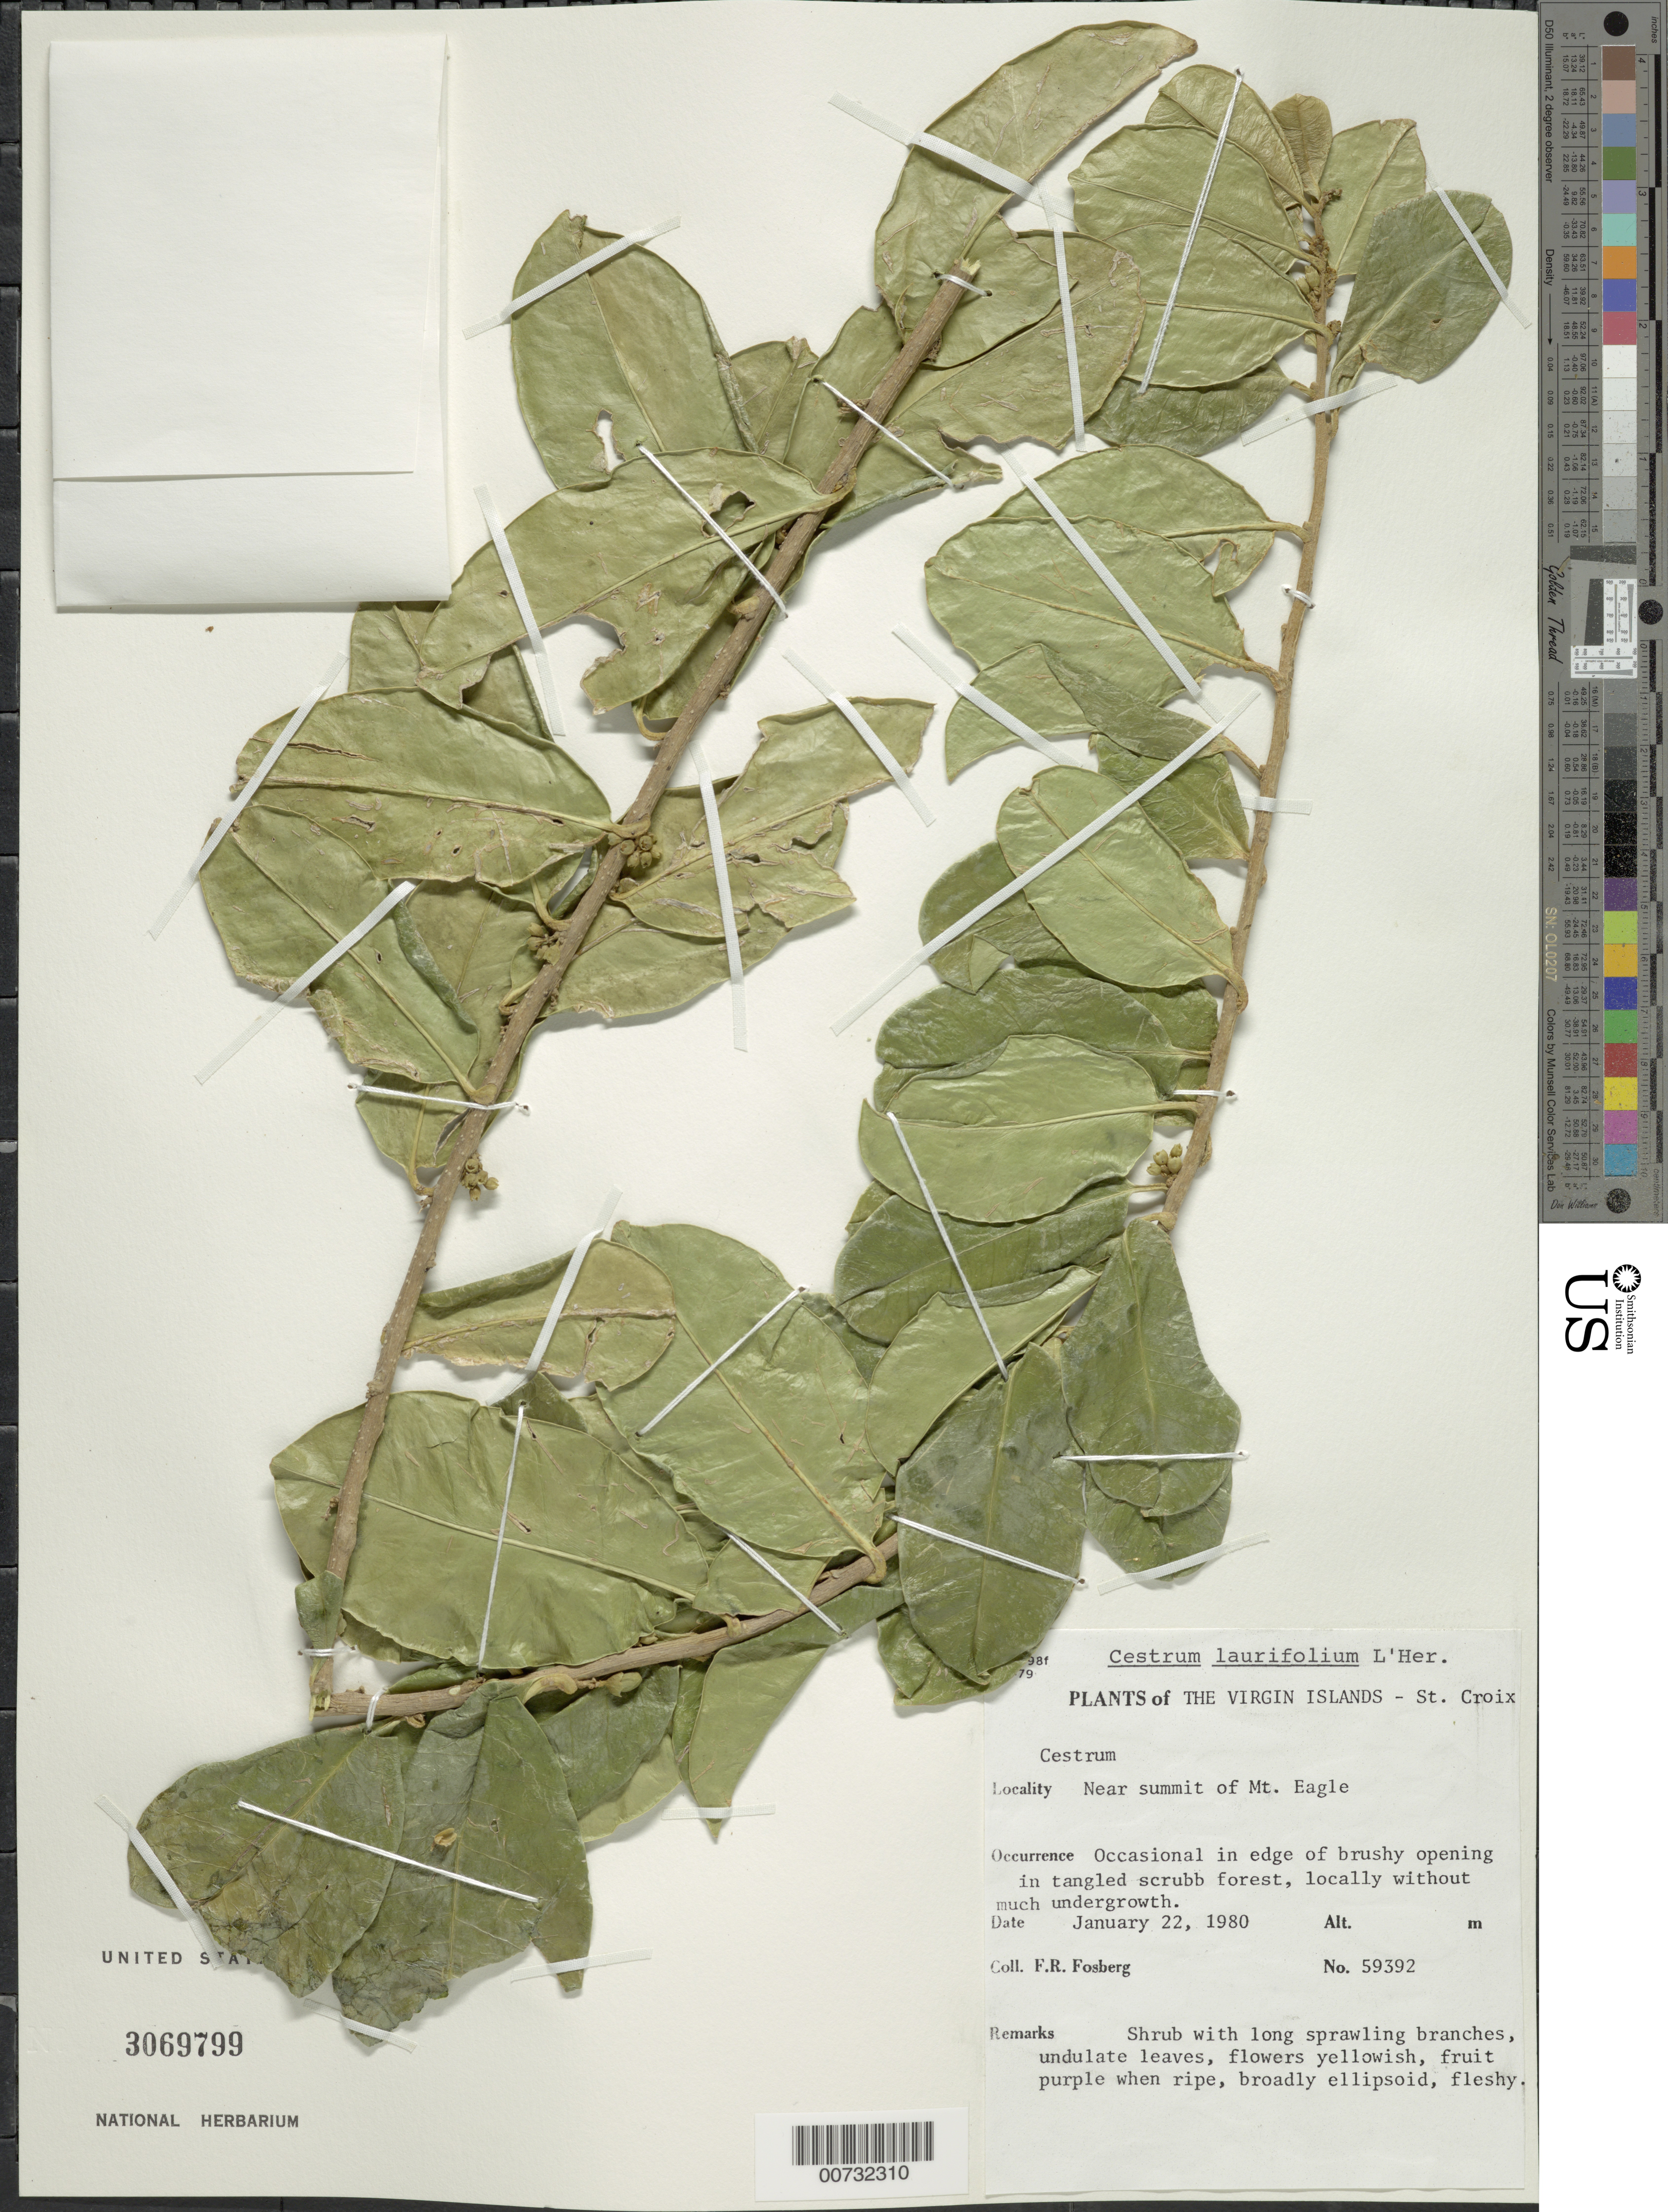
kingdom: Plantae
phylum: Tracheophyta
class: Magnoliopsida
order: Solanales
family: Solanaceae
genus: Cestrum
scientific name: Cestrum laurifolium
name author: L'Hér.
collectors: F. R. Fosberg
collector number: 59392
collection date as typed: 22 Jan 1980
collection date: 1980-01-22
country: U.S. Virgin Islands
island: St. Croix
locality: Mt. Eagle, near summit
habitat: In edge of brushy opening in tangled scrub forest, locally w/o much undergrowth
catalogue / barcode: US 3069799